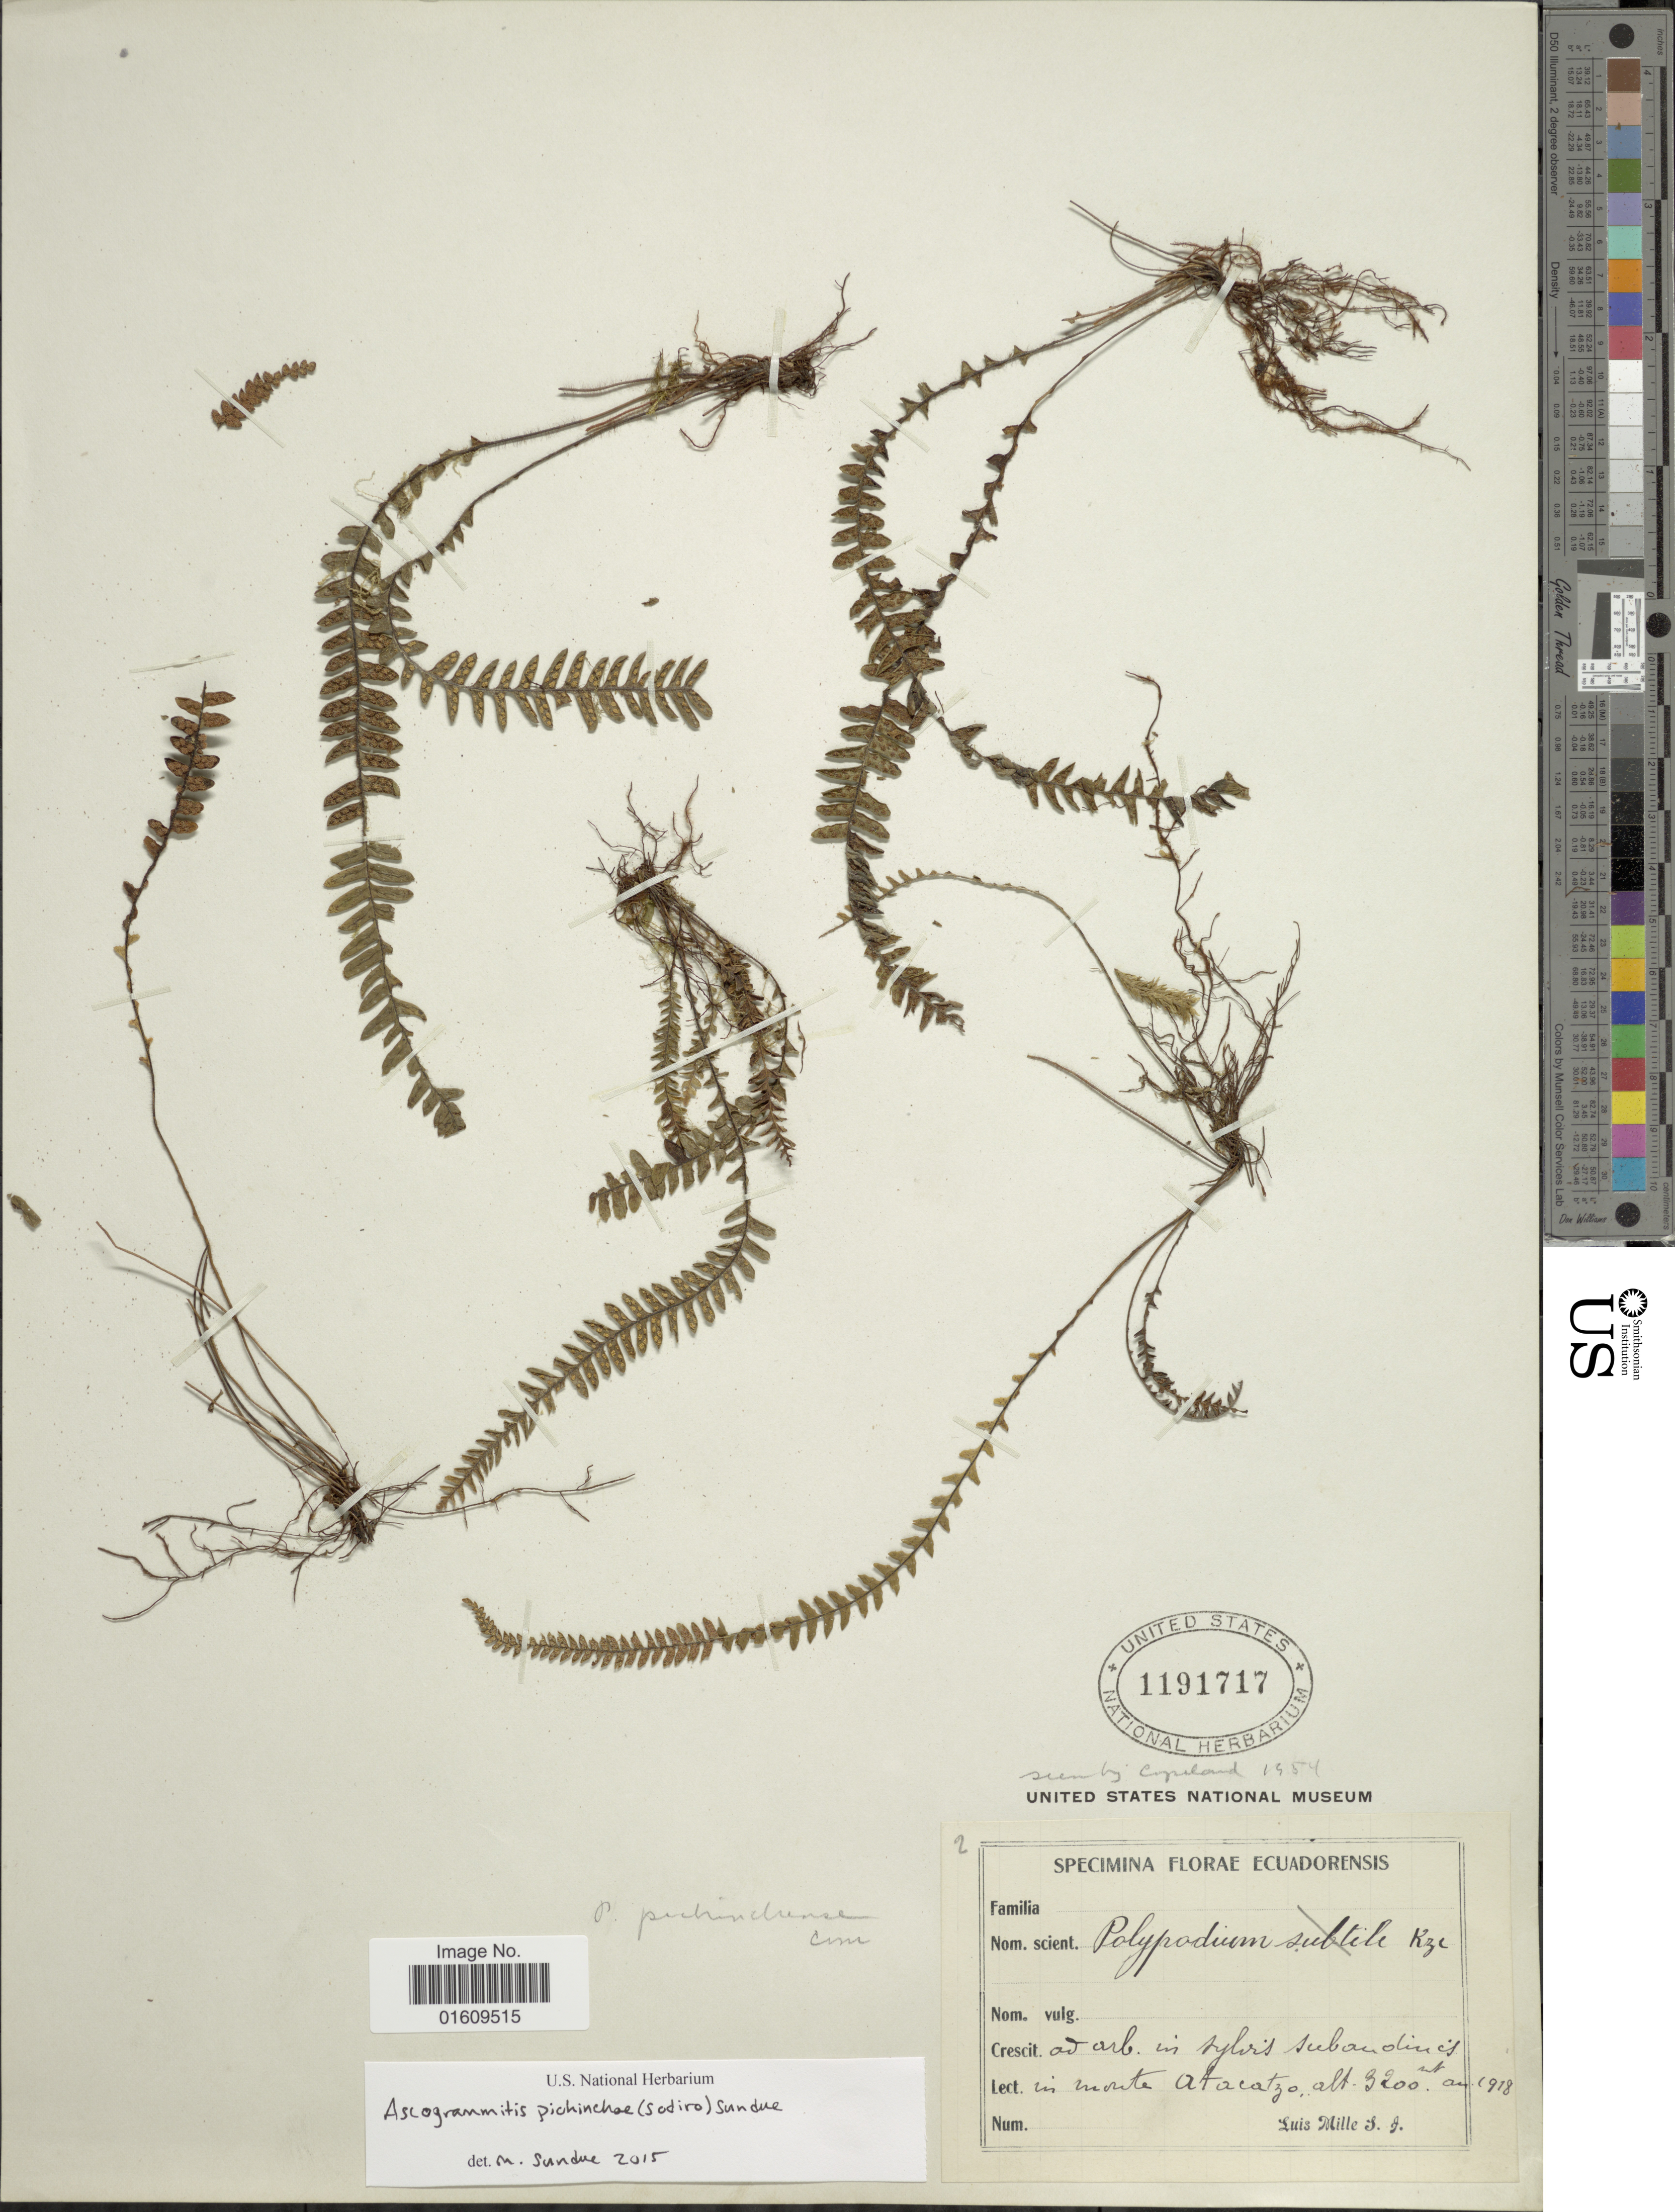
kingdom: Plantae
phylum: Tracheophyta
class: Polypodiopsida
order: Polypodiales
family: Polypodiaceae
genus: Ascogrammitis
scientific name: Ascogrammitis pichinchae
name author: (Sod.) Sundue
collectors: L. Mille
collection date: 1918-08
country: Ecuador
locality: Ad. Arb. in sylvis subandinis in monte Atacazo.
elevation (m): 3200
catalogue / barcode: US 1191717